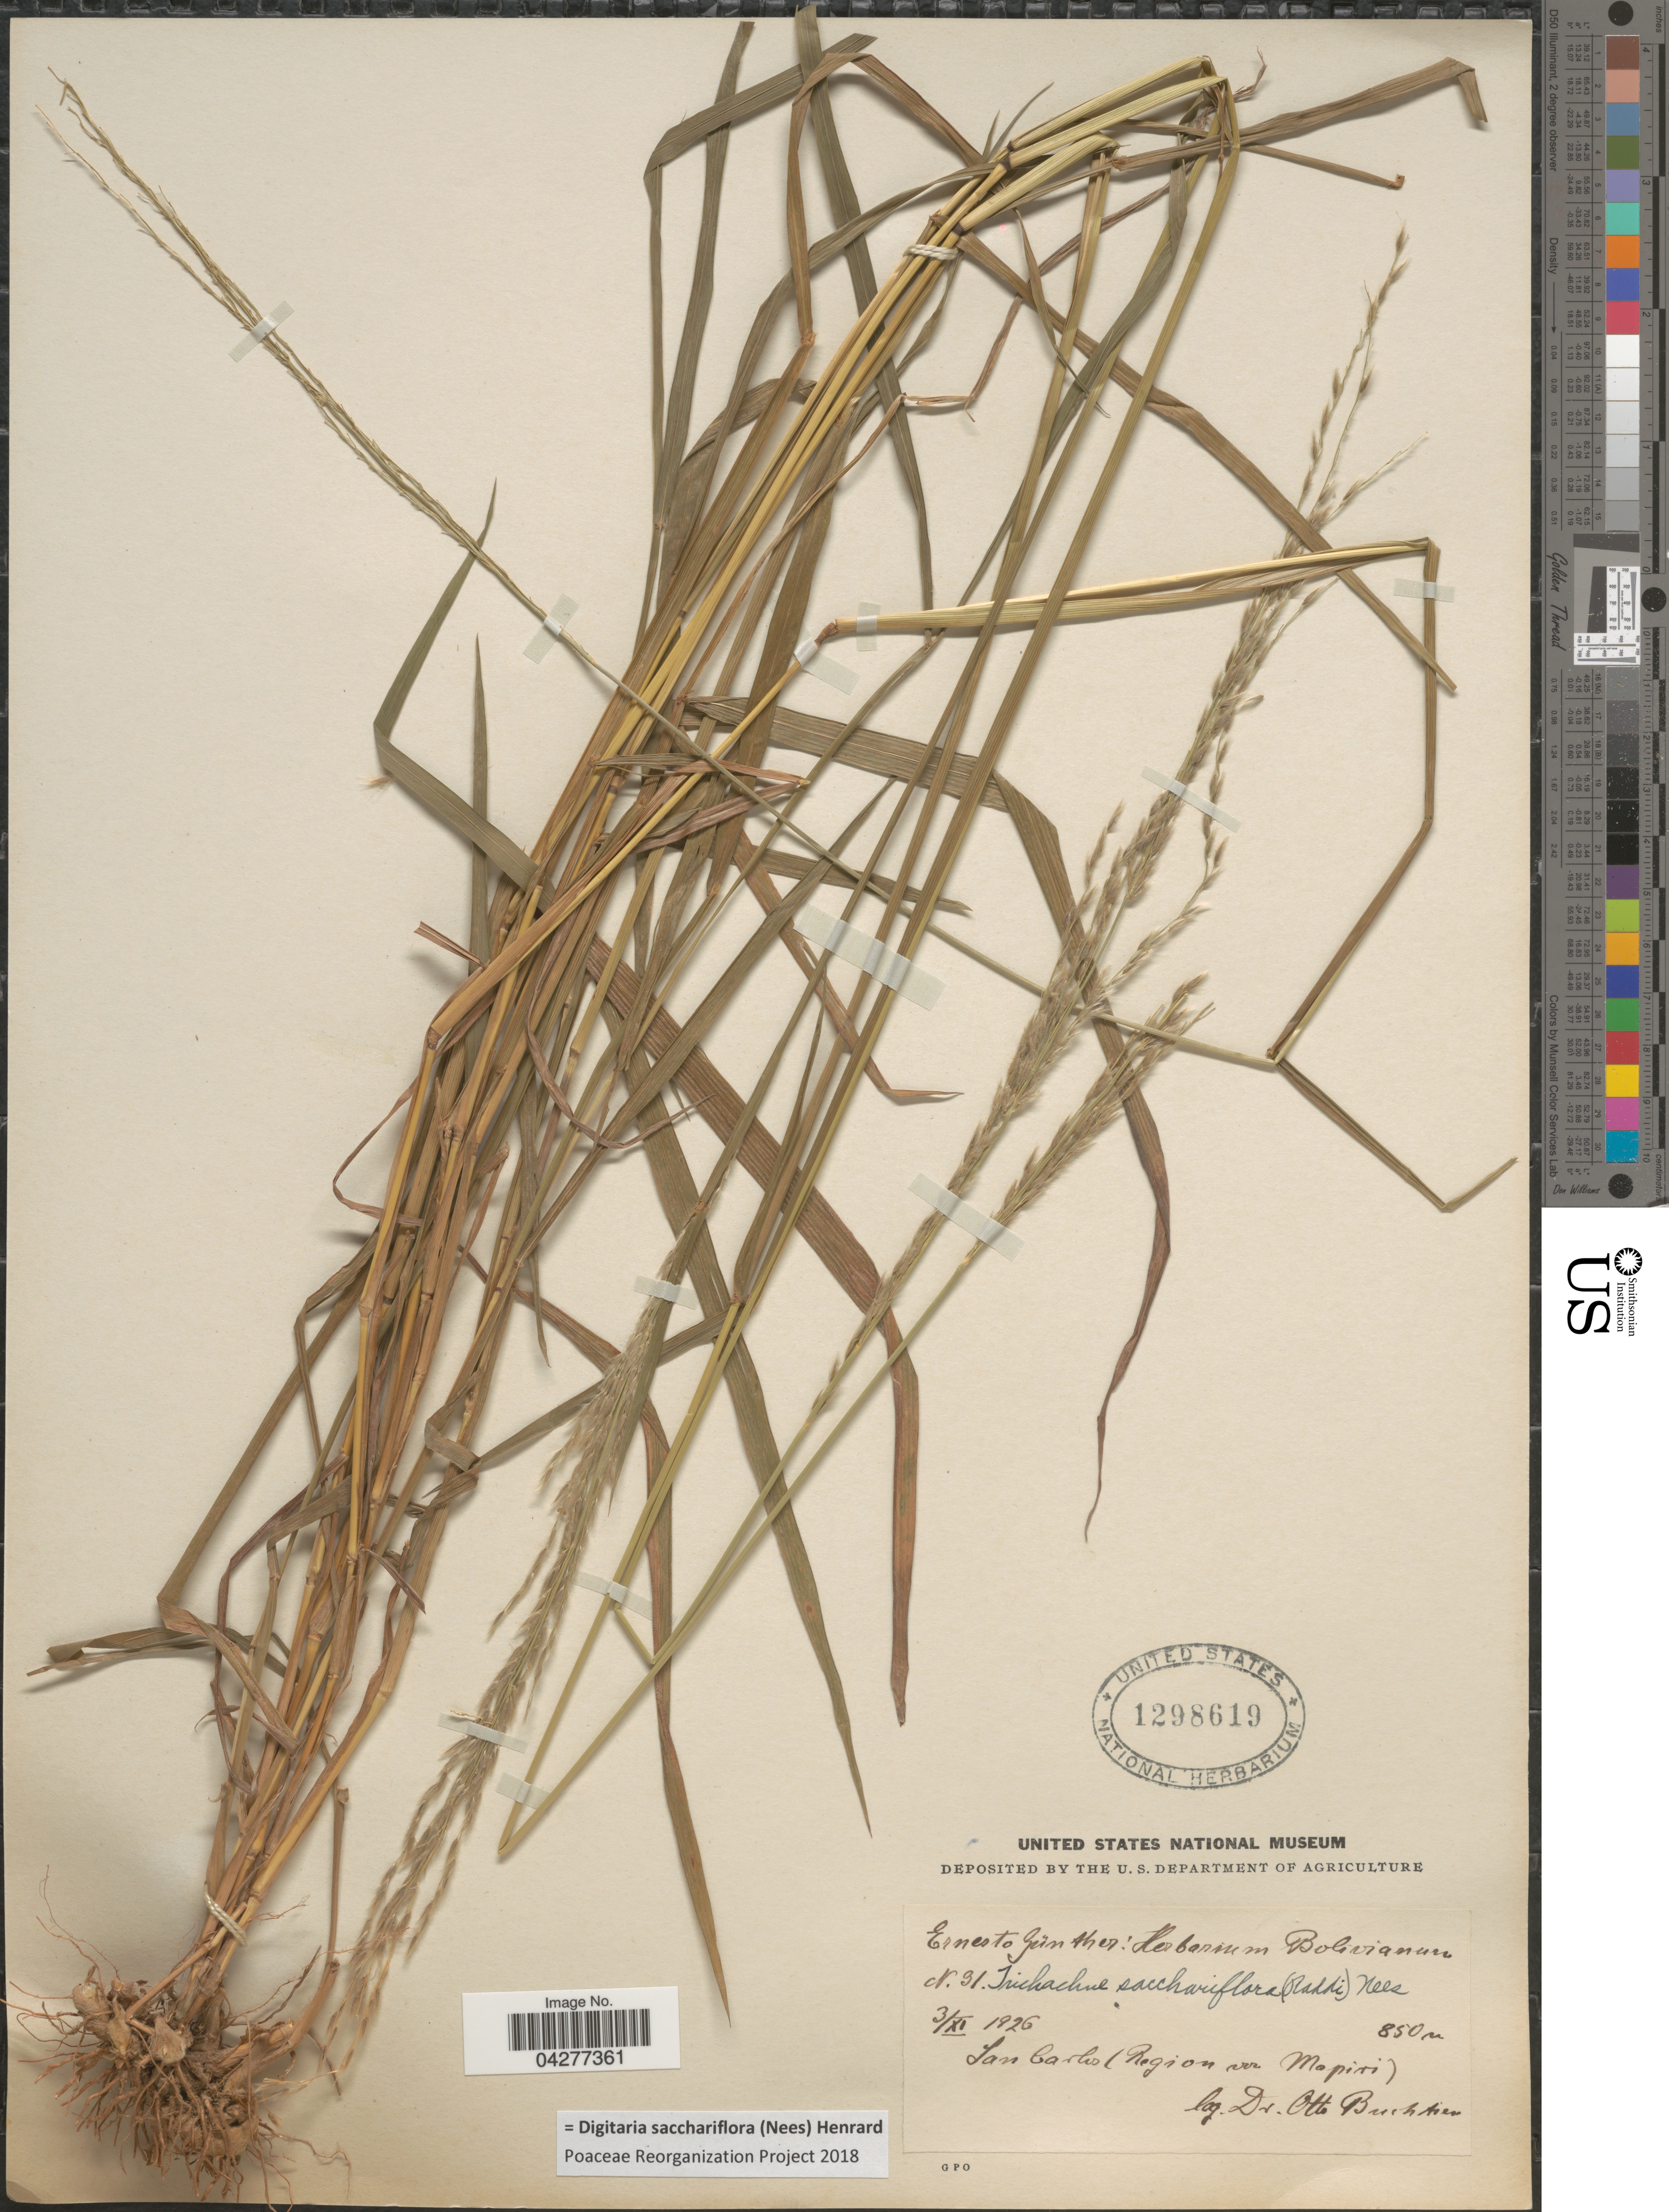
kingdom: Plantae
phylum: Tracheophyta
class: Liliopsida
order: Poales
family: Poaceae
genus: Digitaria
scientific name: Digitaria sacchariflora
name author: (Nees) Henr.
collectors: O. Buchtien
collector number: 31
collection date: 1926-11-03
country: Bolivia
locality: San Carlos (Region von Mapiri).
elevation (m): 850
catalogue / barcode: US 1298619